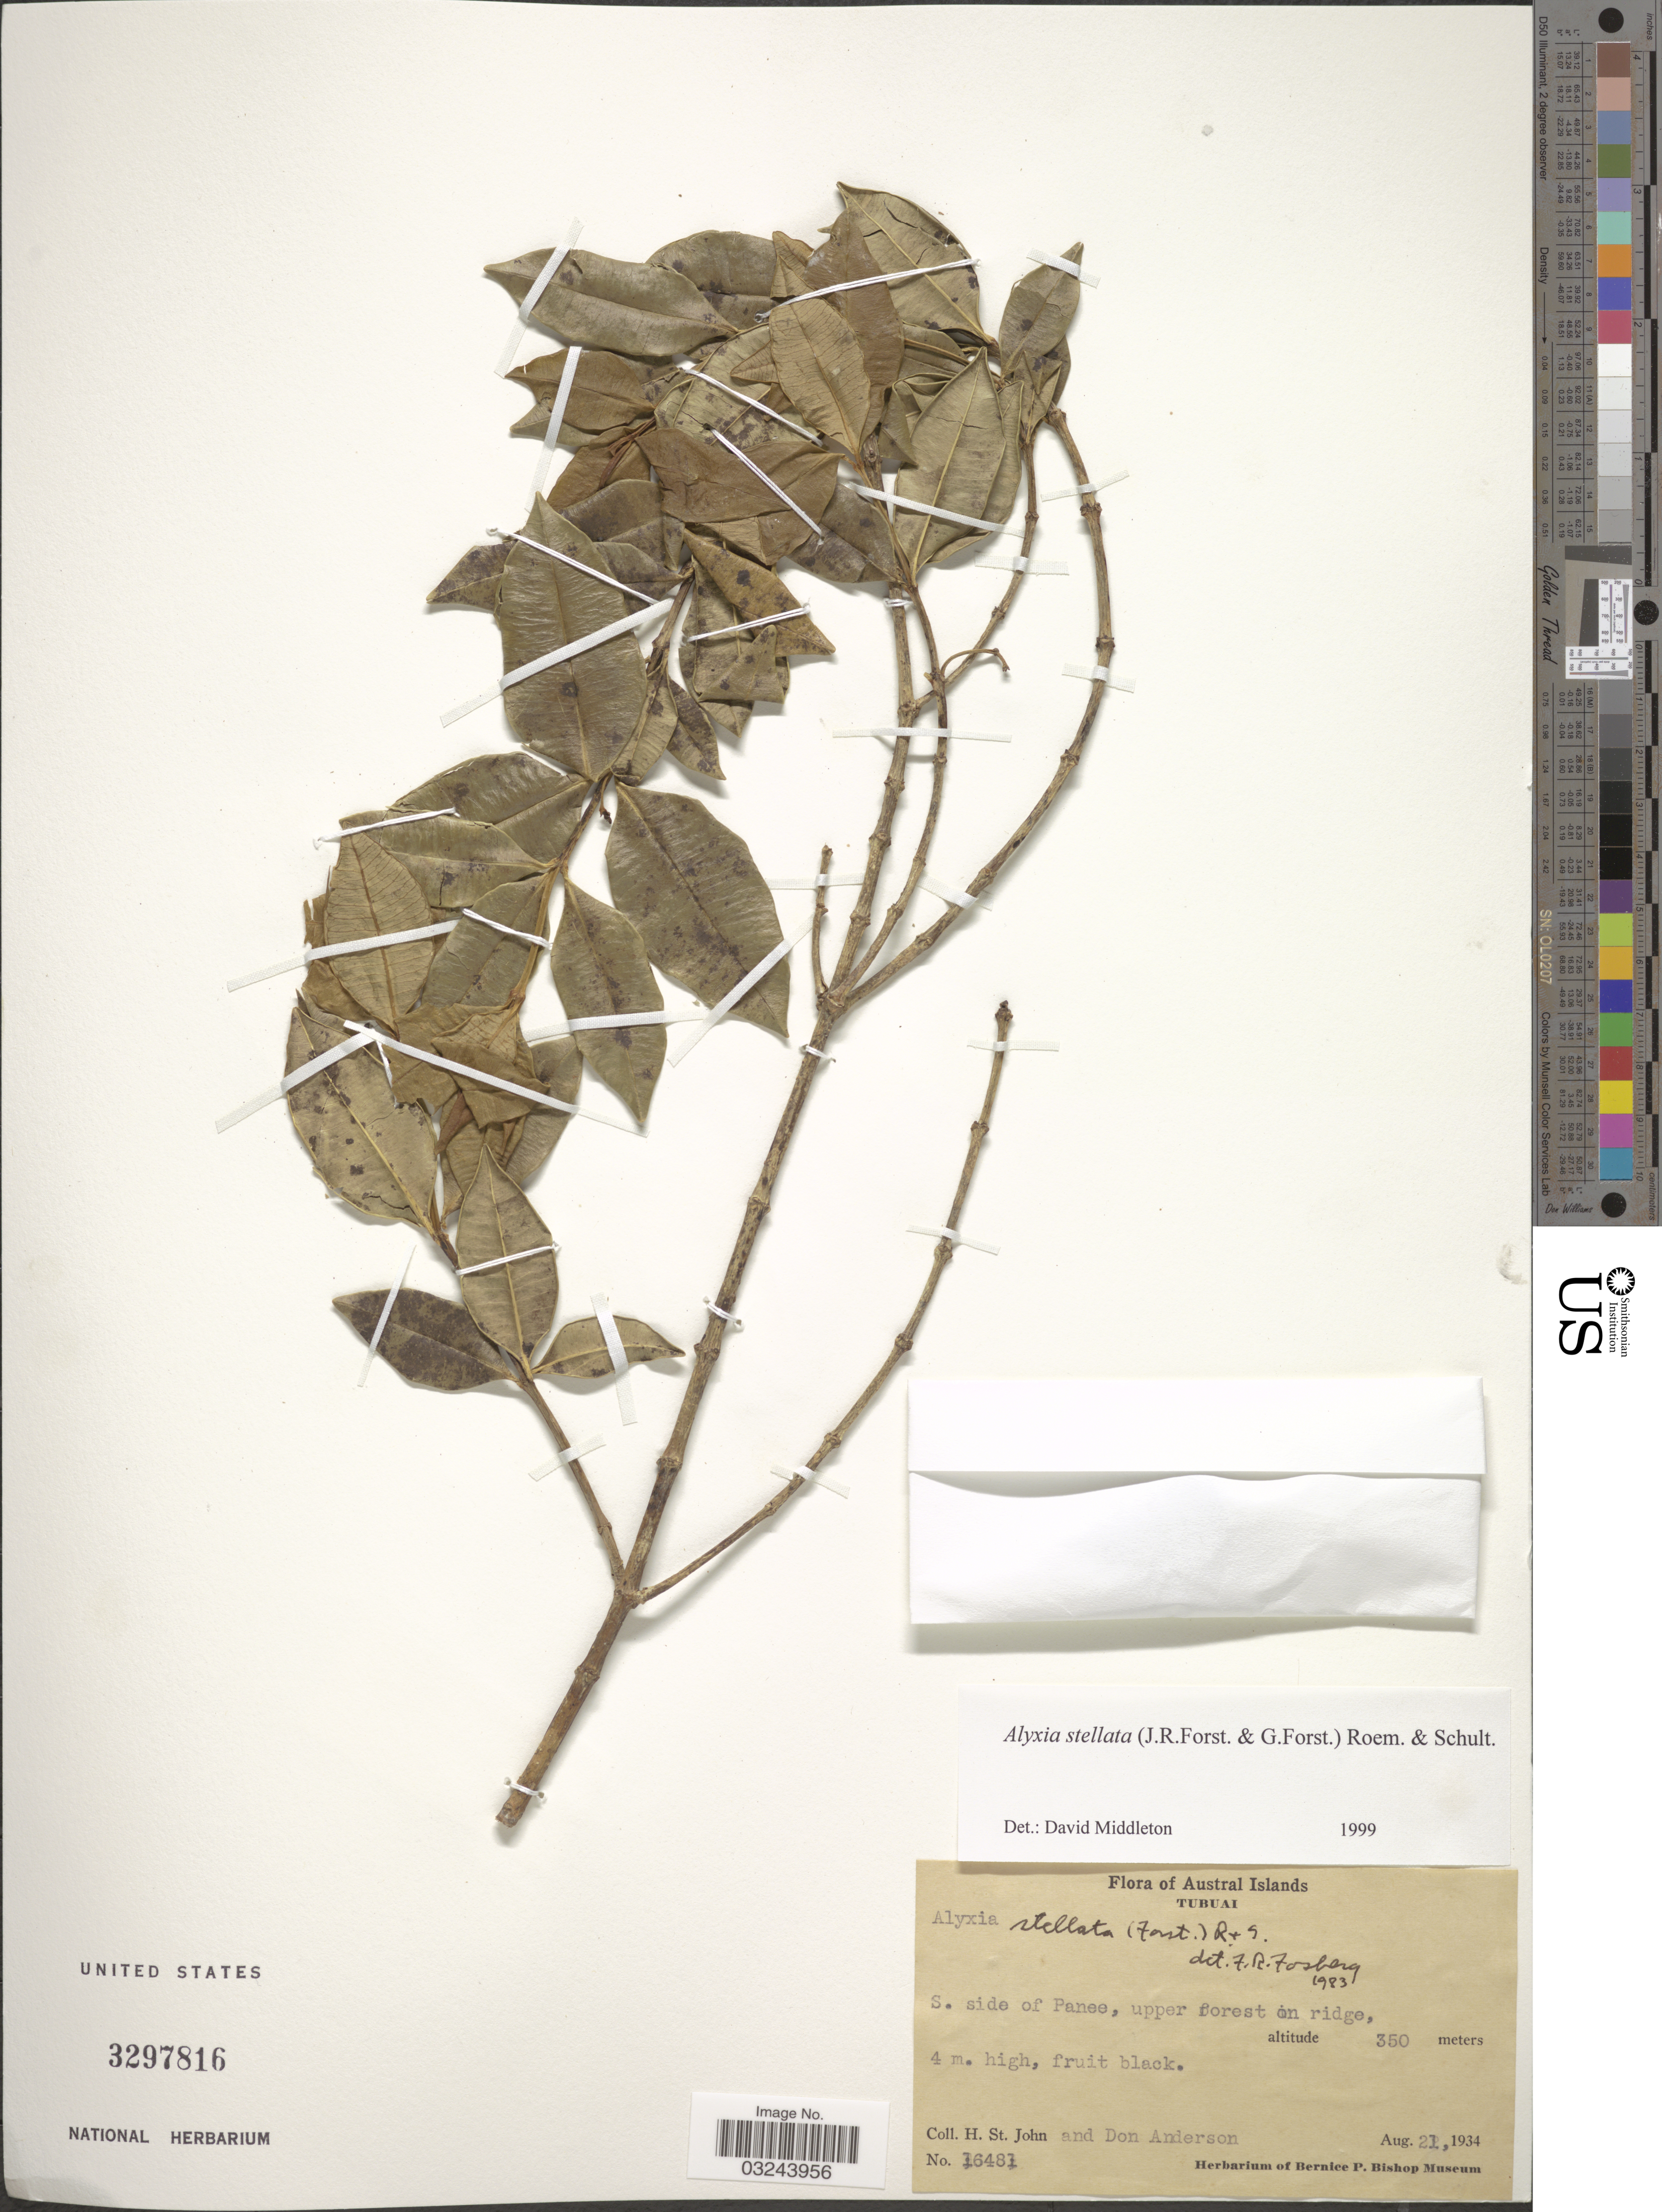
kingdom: Plantae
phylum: Tracheophyta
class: Magnoliopsida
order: Gentianales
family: Apocynaceae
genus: Alyxia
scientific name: Alyxia stellata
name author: (J.R. Forst. & G. Forst.) Roem. & Schult.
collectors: H. St. John & D. Anderson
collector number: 16481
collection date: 1934-08-21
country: French Polynesia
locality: Austral Islands. Tubuai. S. side of Panee, upper forest on ridge.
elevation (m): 350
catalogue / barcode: US 3297816